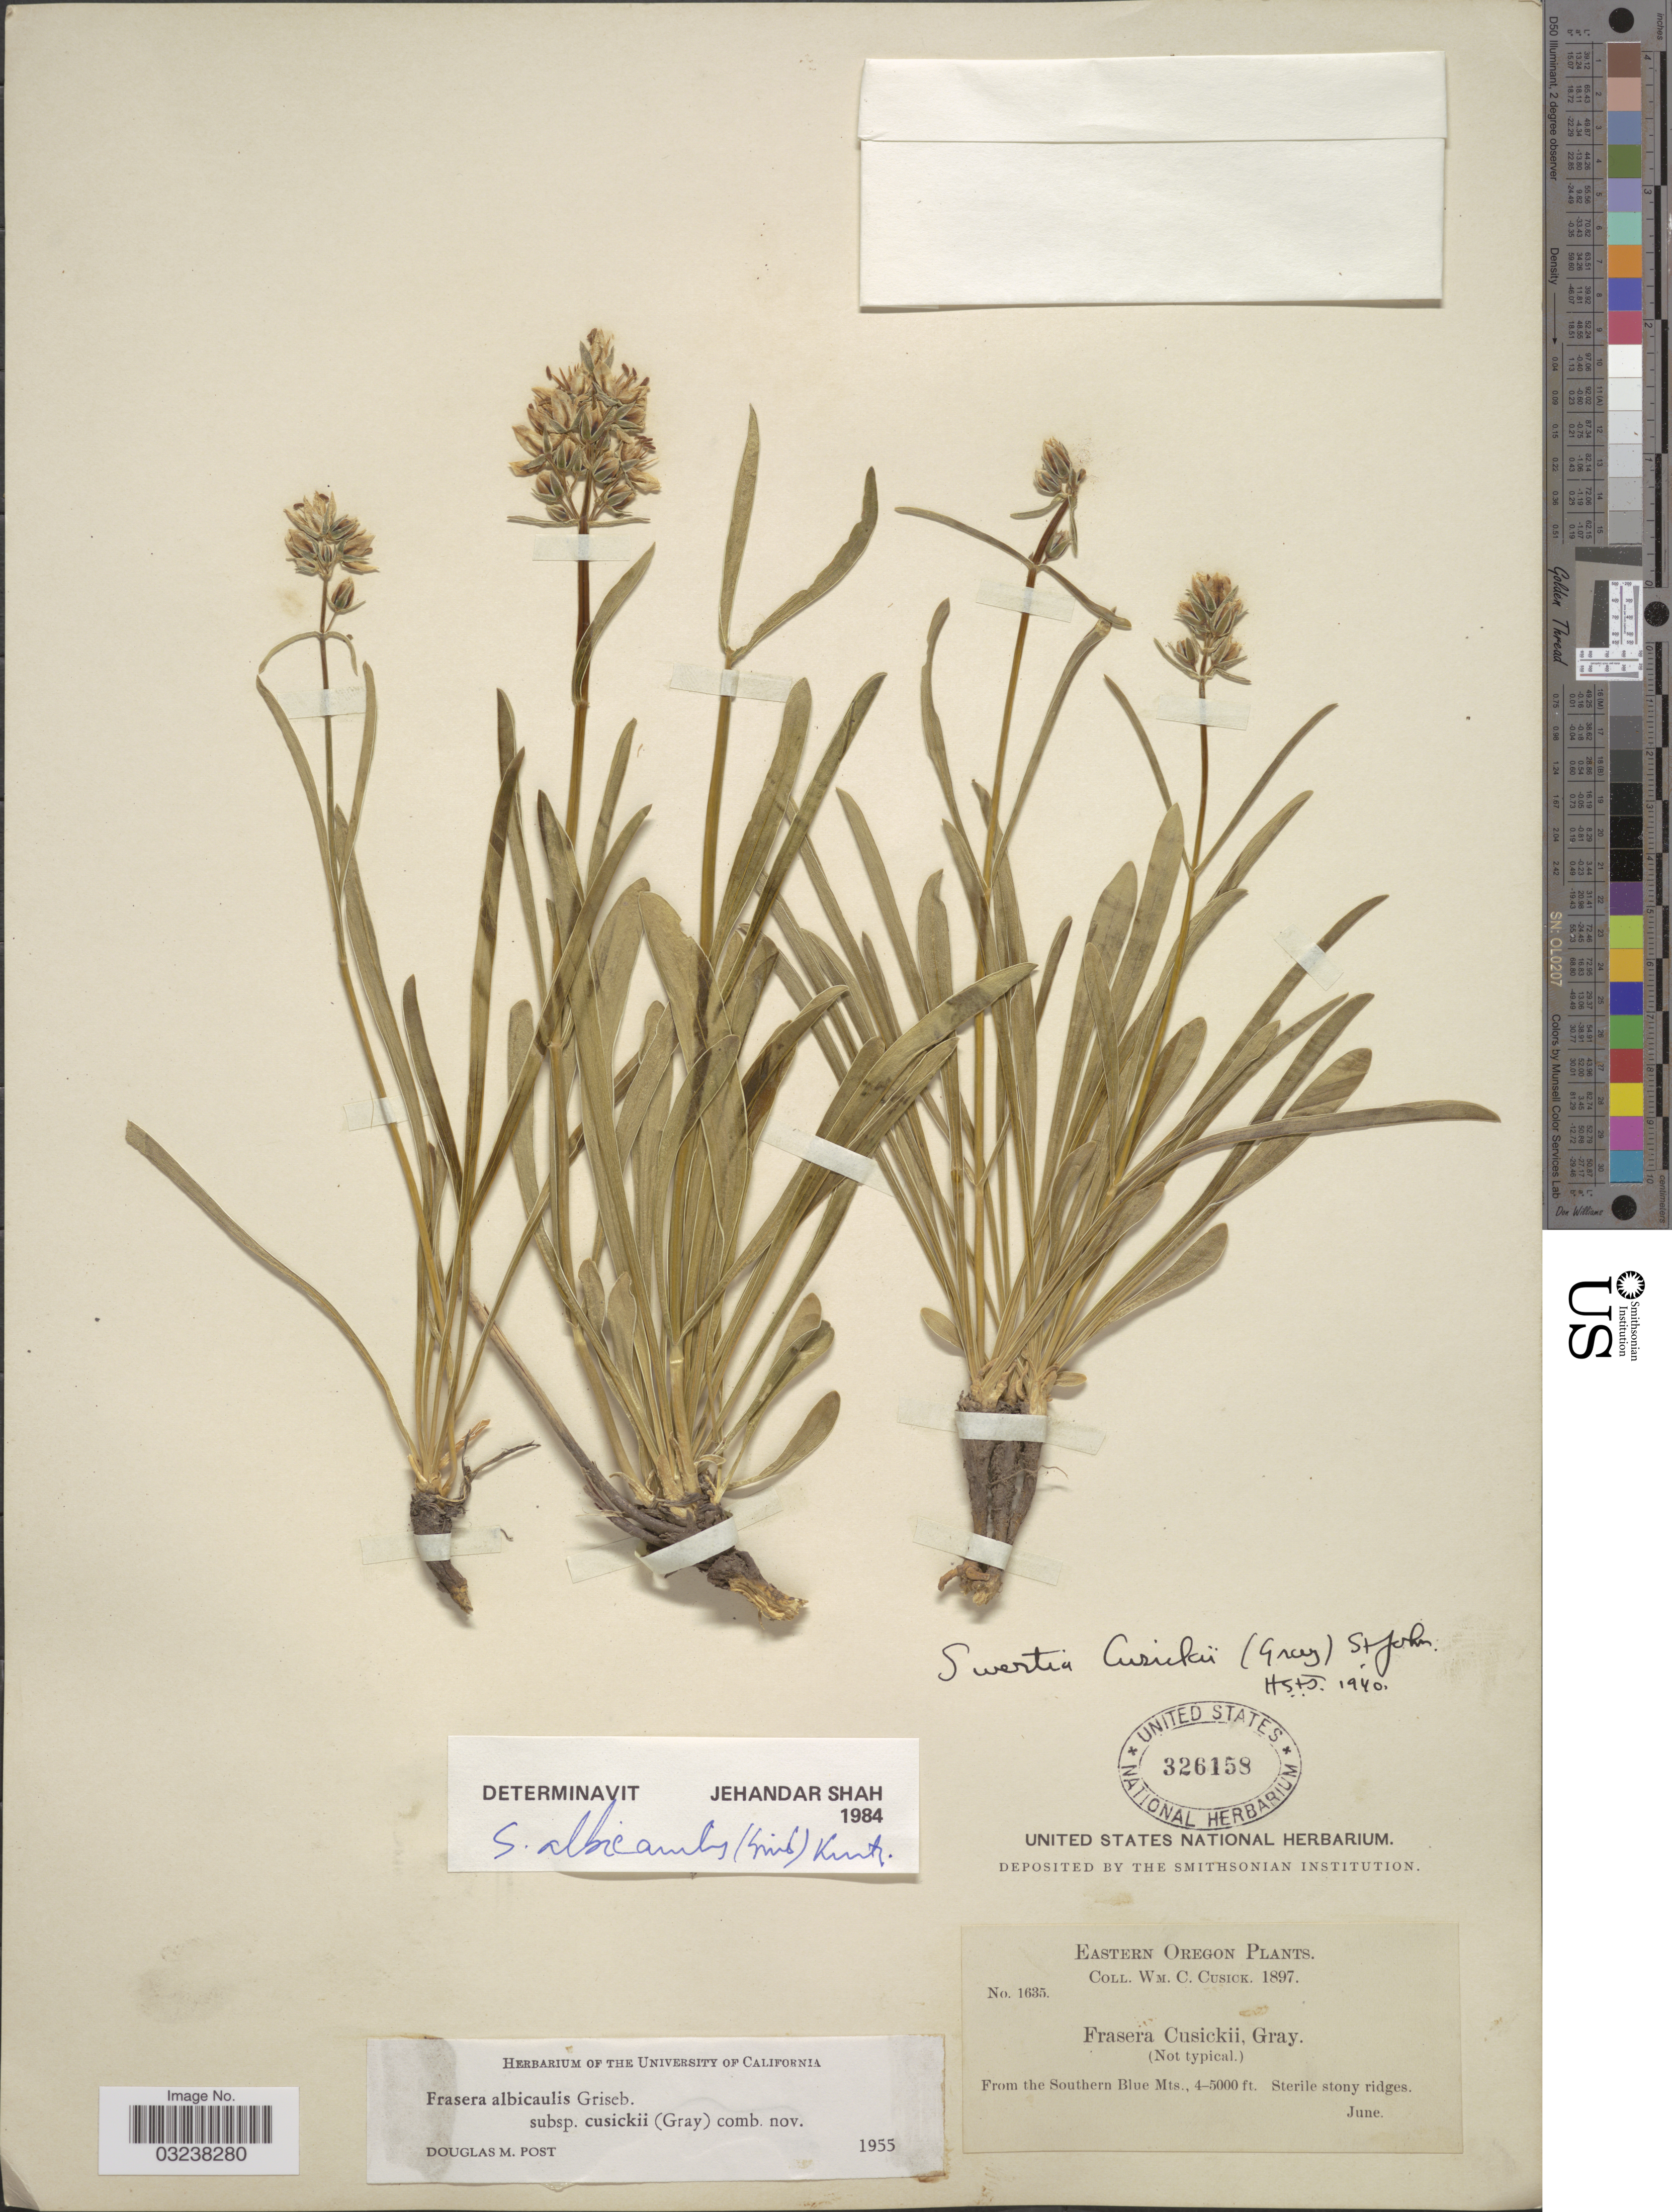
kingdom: Plantae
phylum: Tracheophyta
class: Magnoliopsida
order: Gentianales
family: Gentianaceae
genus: Swertia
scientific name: Swertia albicaulis var. cusickii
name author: (A. Gray) J.S. Pringle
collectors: W. C. Cusick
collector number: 1635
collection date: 1897-06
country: United States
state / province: Oregon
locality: Eastern Oregon. From the Southern Blue Mts.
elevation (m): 1219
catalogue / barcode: US 326158